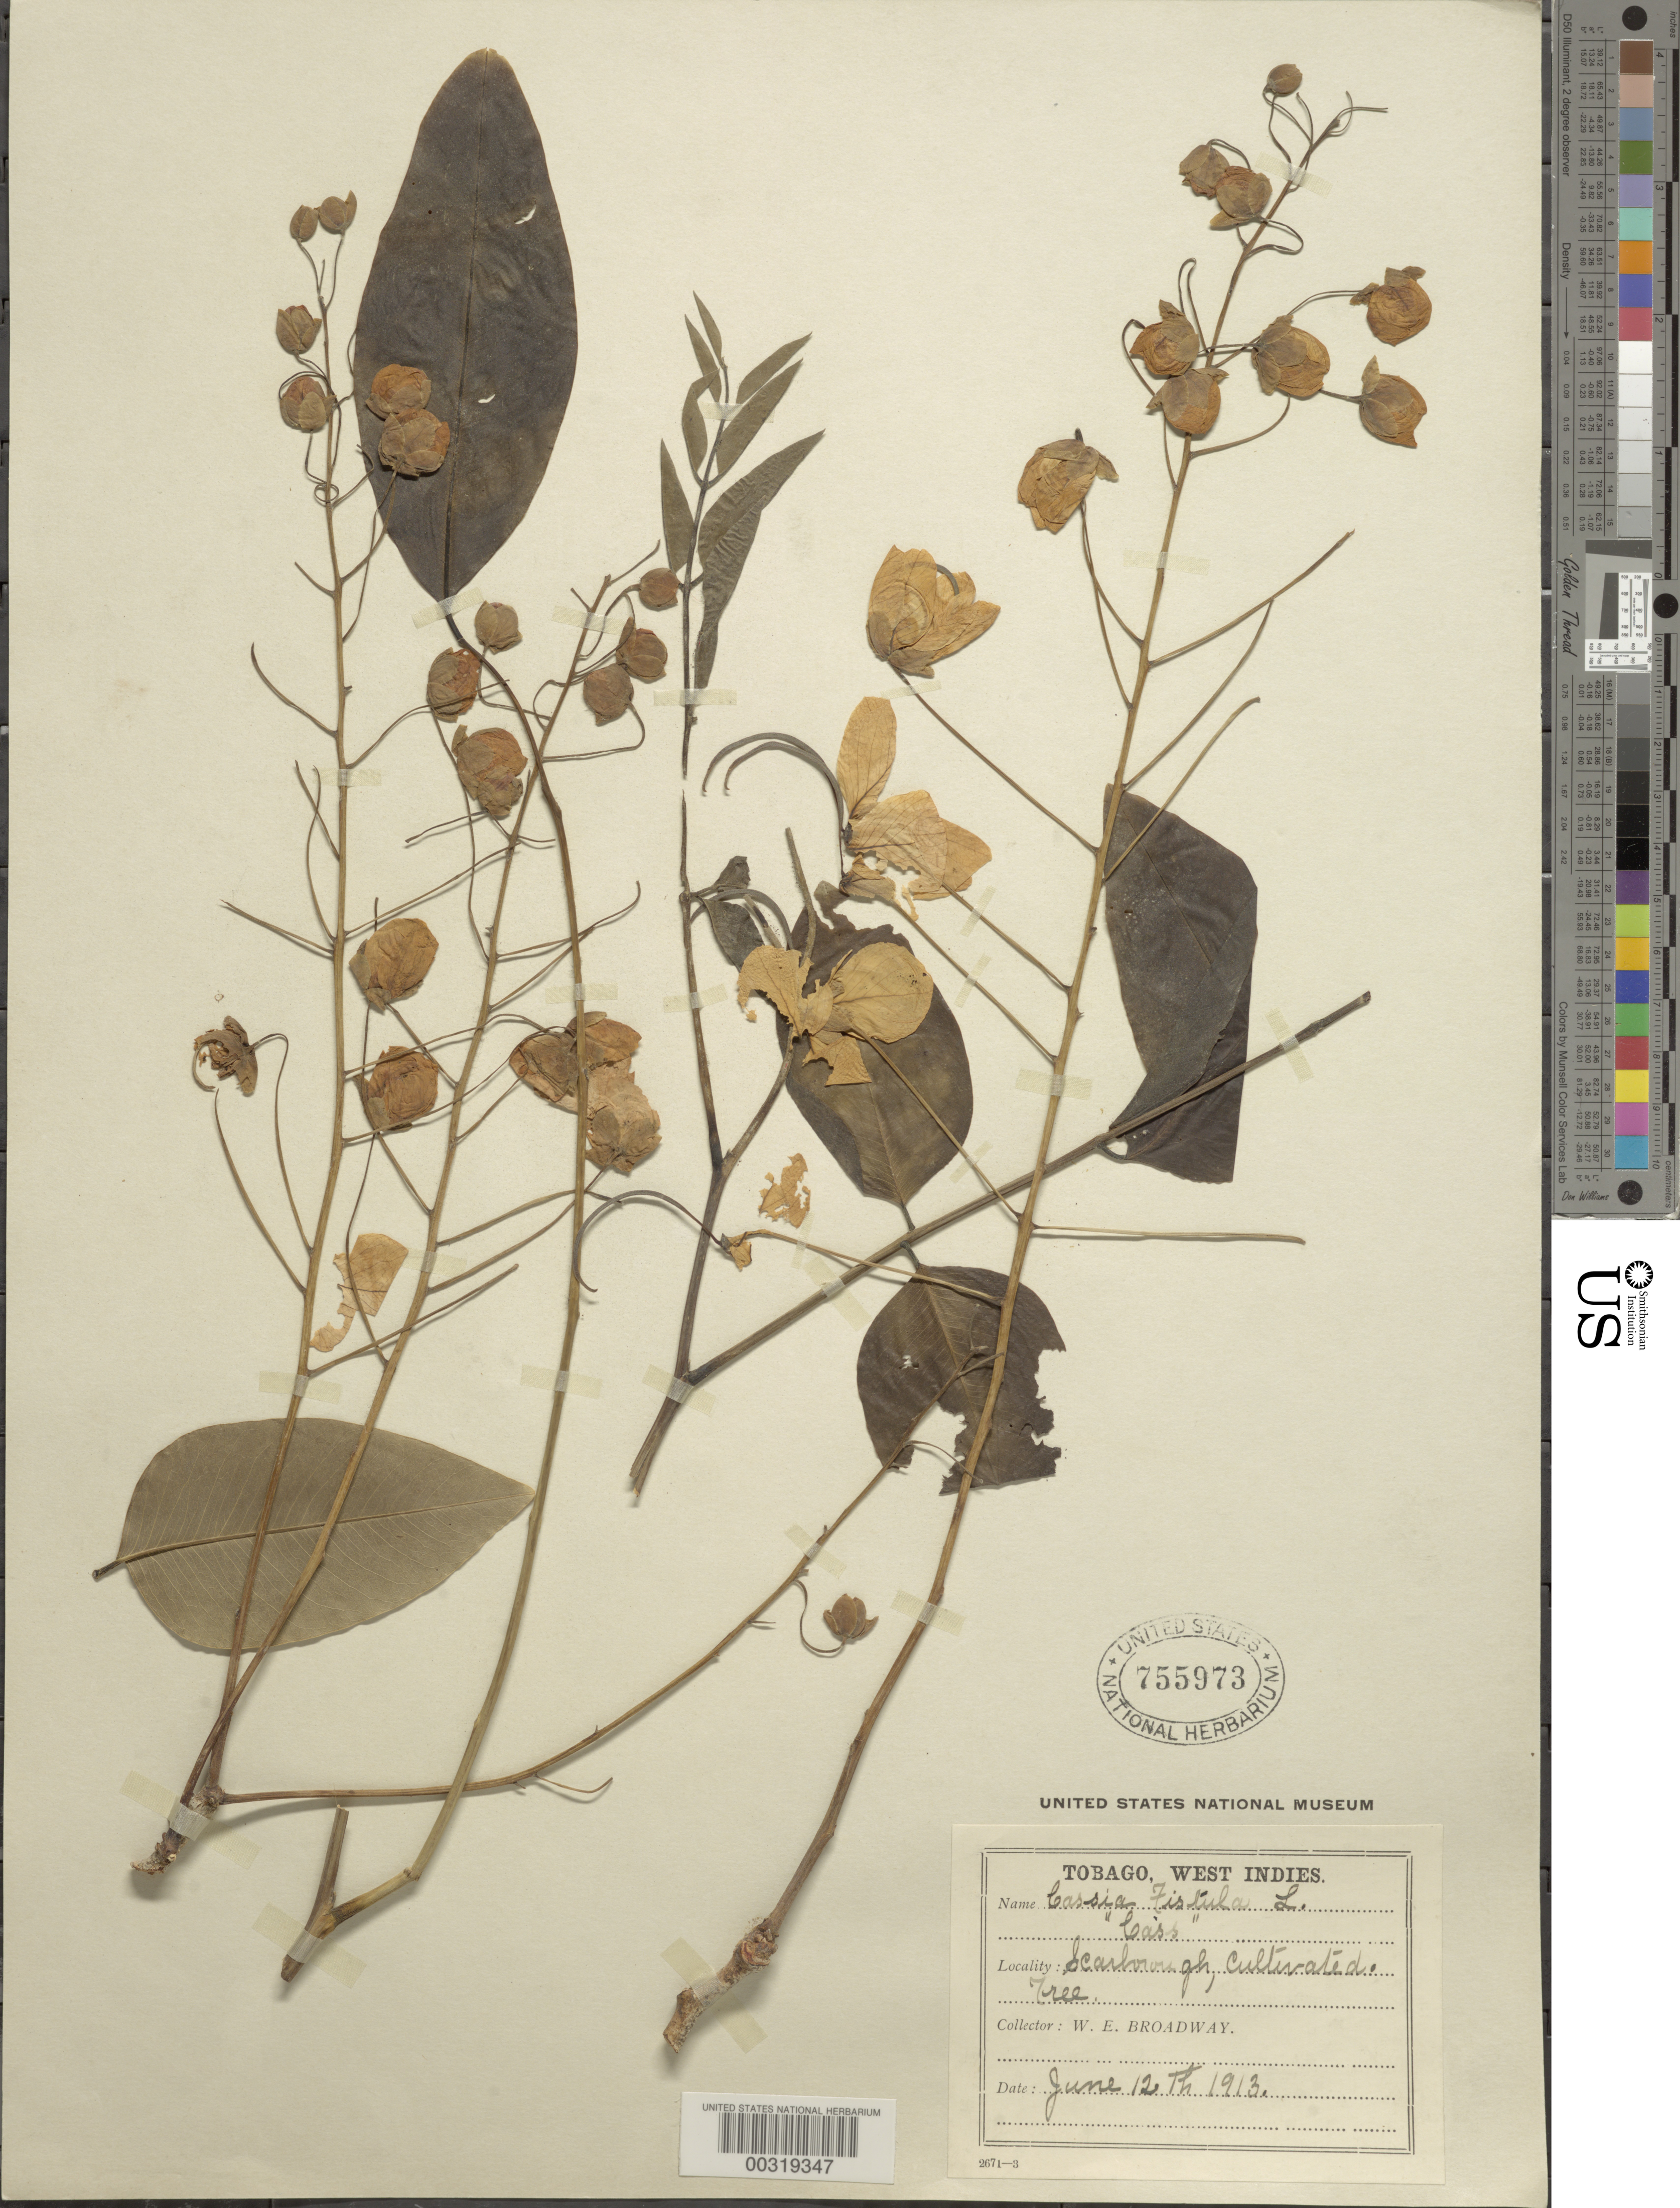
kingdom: Plantae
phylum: Tracheophyta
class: Magnoliopsida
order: Fabales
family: Fabaceae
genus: Cassia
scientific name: Cassia fistula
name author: L.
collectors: W. E. Broadway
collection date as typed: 12 Jun 1913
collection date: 1913-06-12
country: Trinidad and Tobago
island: Tobago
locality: Scarborough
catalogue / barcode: US 755973